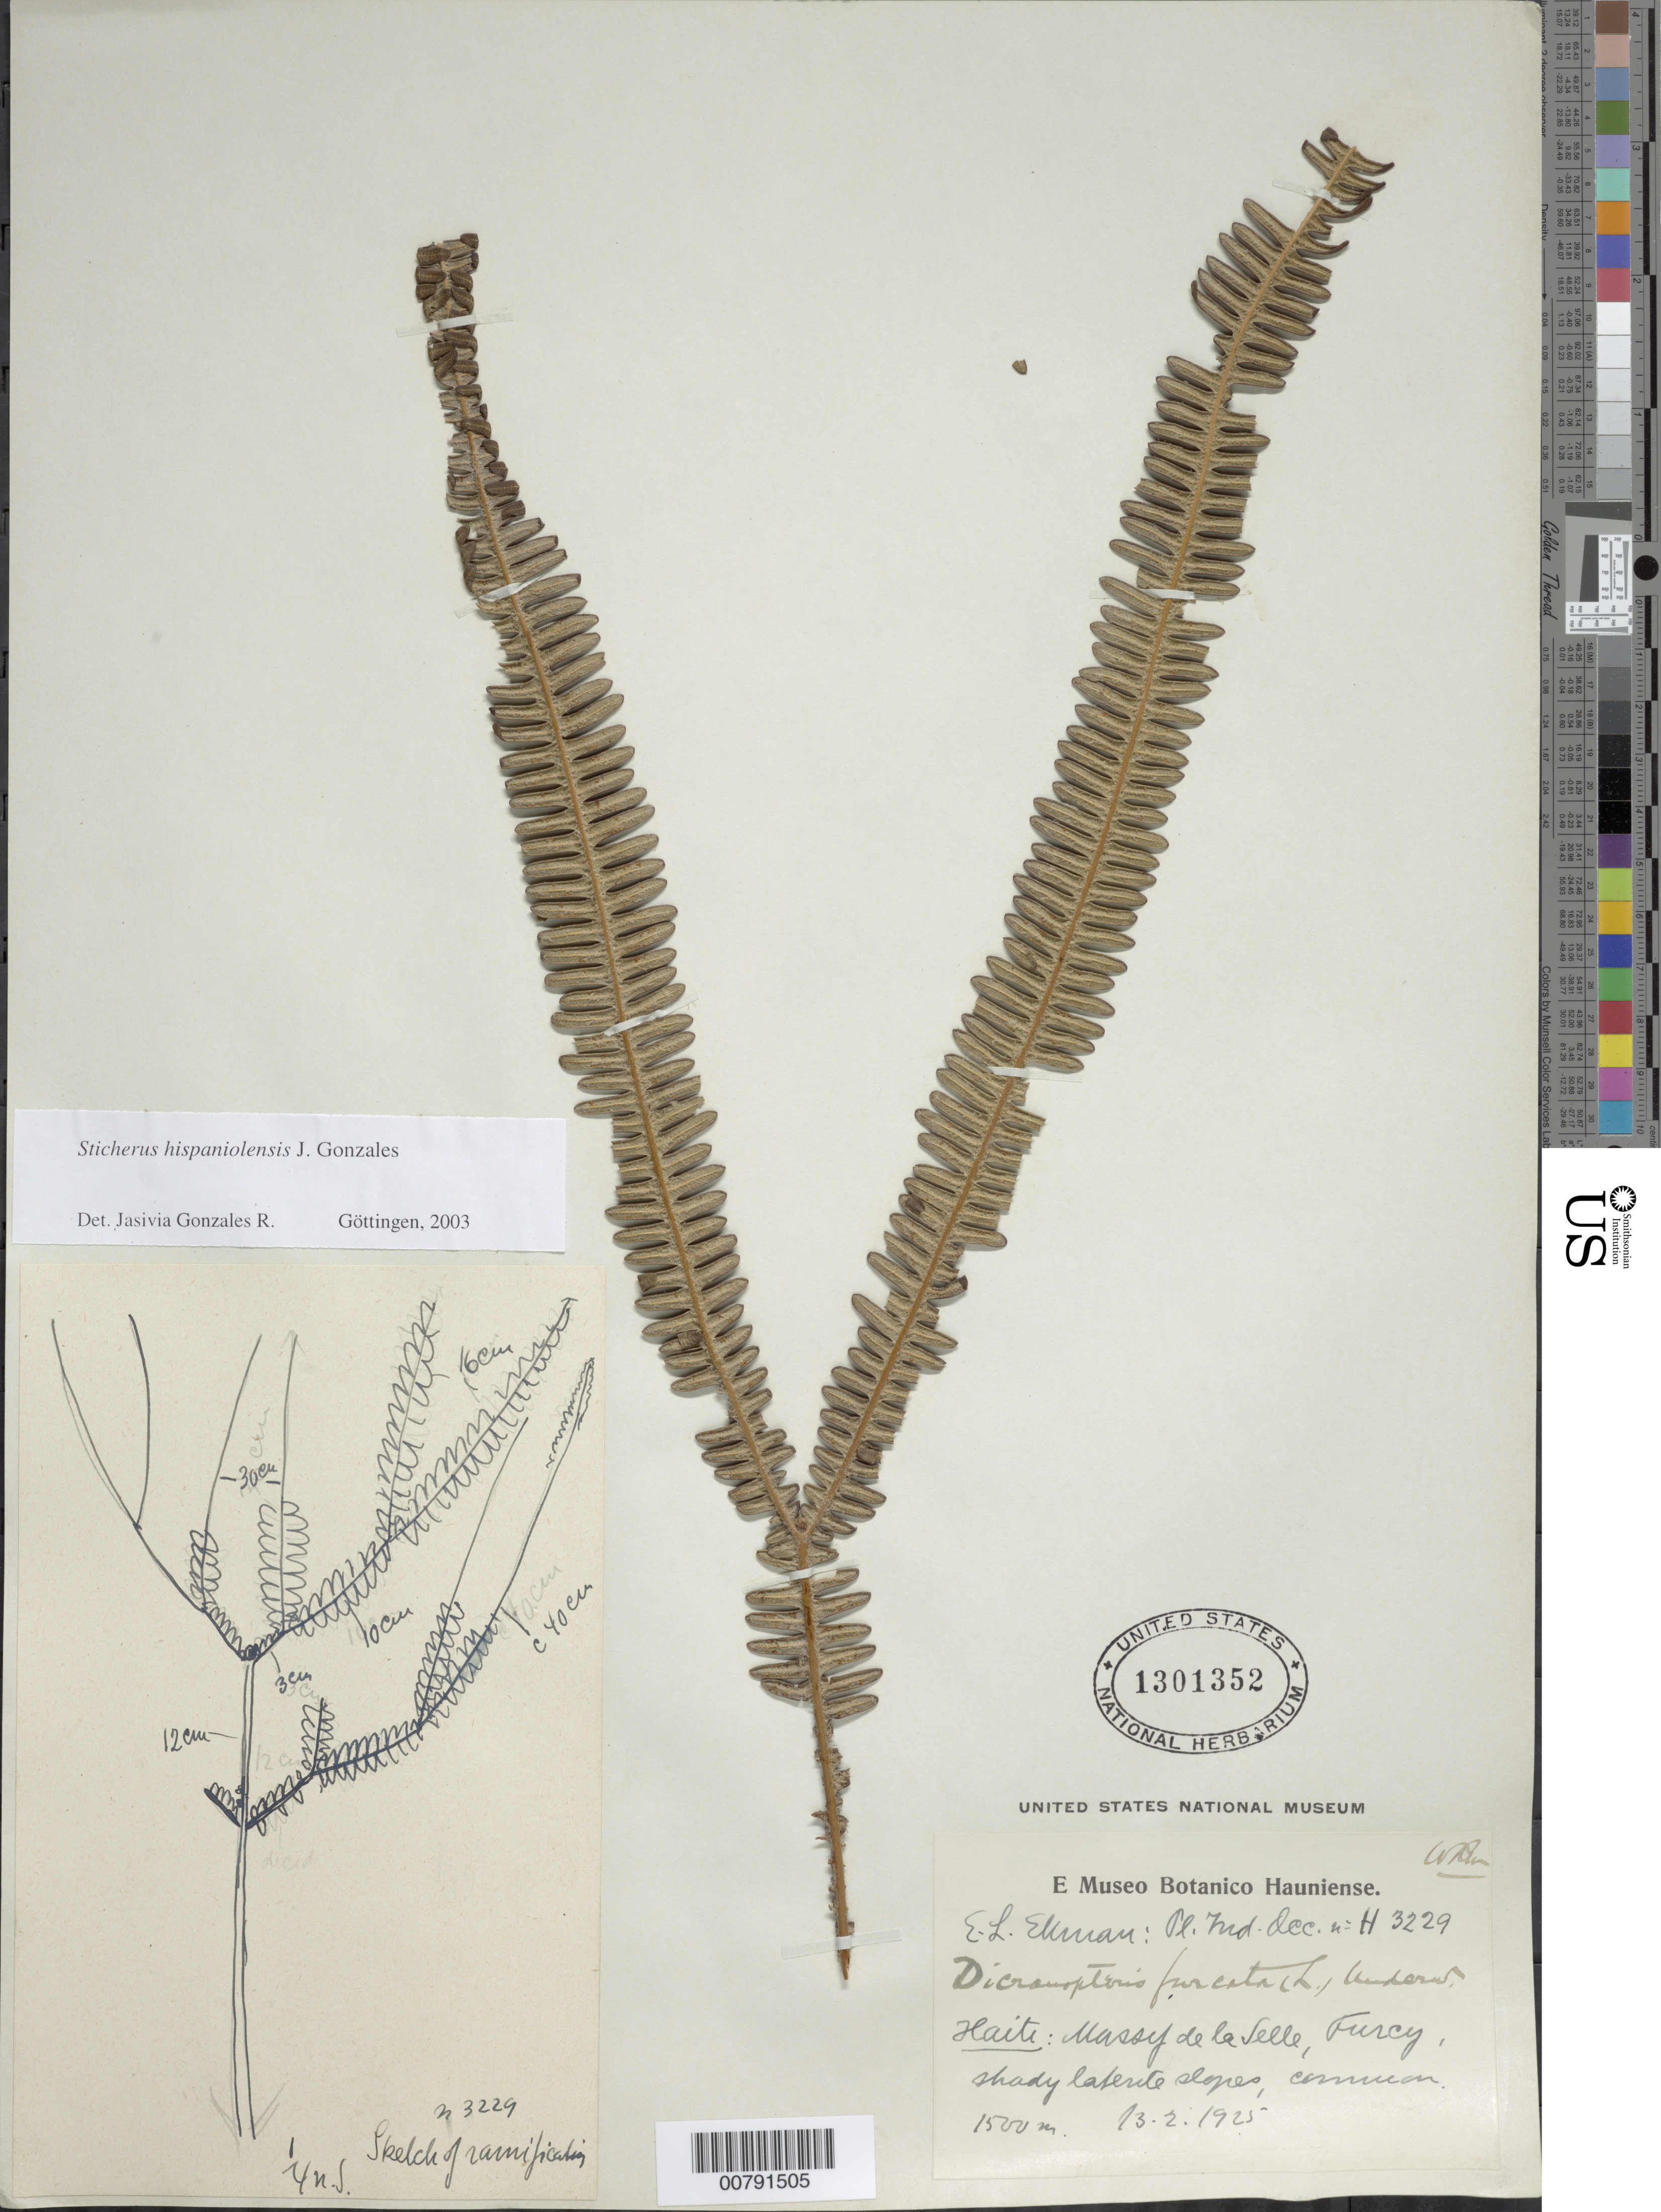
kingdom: Plantae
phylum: Tracheophyta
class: Polypodiopsida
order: Gleicheniales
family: Gleicheniaceae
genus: Sticherus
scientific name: Sticherus hispaniolensis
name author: J. Gonzales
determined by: Gonzales R., J.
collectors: E. L. Ekman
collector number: H 3229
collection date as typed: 13 Feb 1925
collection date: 1925-02-13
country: Haiti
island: Hispaniola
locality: Massif de la Selle, Furcy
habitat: Shady laterite slopes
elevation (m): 1500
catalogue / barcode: US 1301352